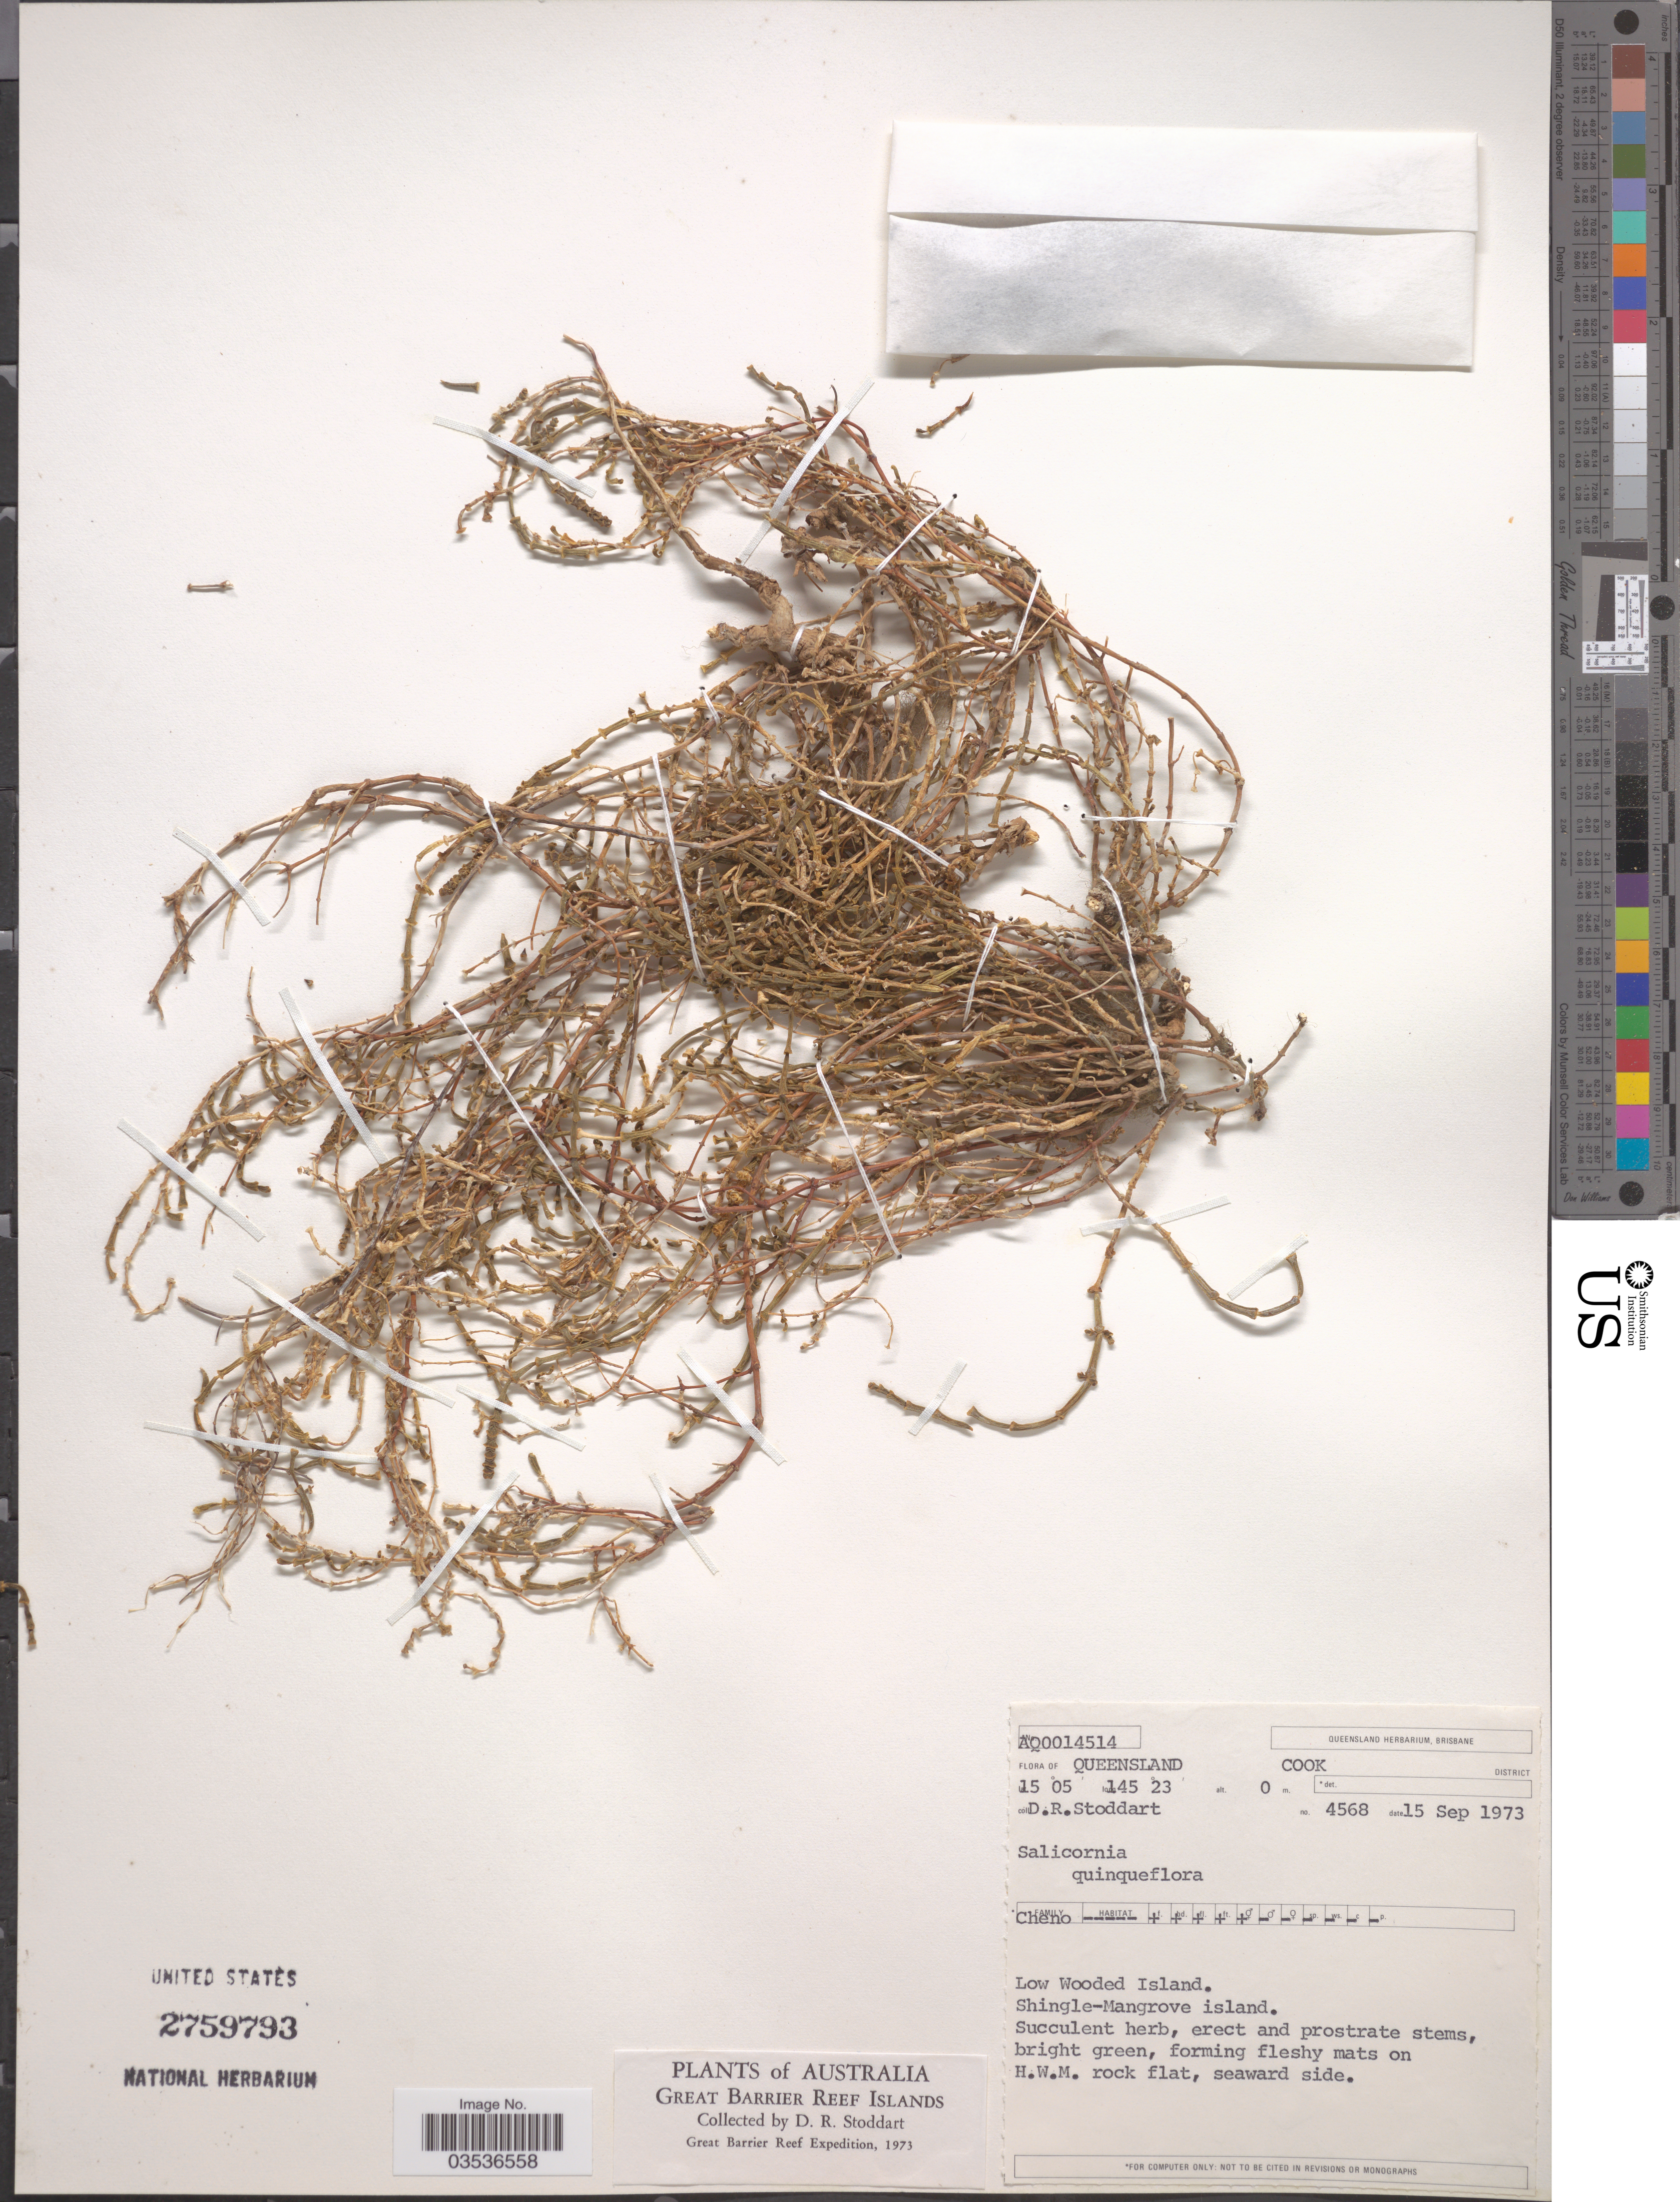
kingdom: Plantae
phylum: Tracheophyta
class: Magnoliopsida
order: Caryophyllales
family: Amaranthaceae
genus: Salicornia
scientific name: Salicornia quinqueflora subsp. quinqueflora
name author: Bunge ex Ung.-Sternb.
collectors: D. R. Stoddart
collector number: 4568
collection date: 1973-09-15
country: Australia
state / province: Queensland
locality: Cook District. Low Wooded Island. Great Barrier Reef Islands.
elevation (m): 0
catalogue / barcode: US 2759793